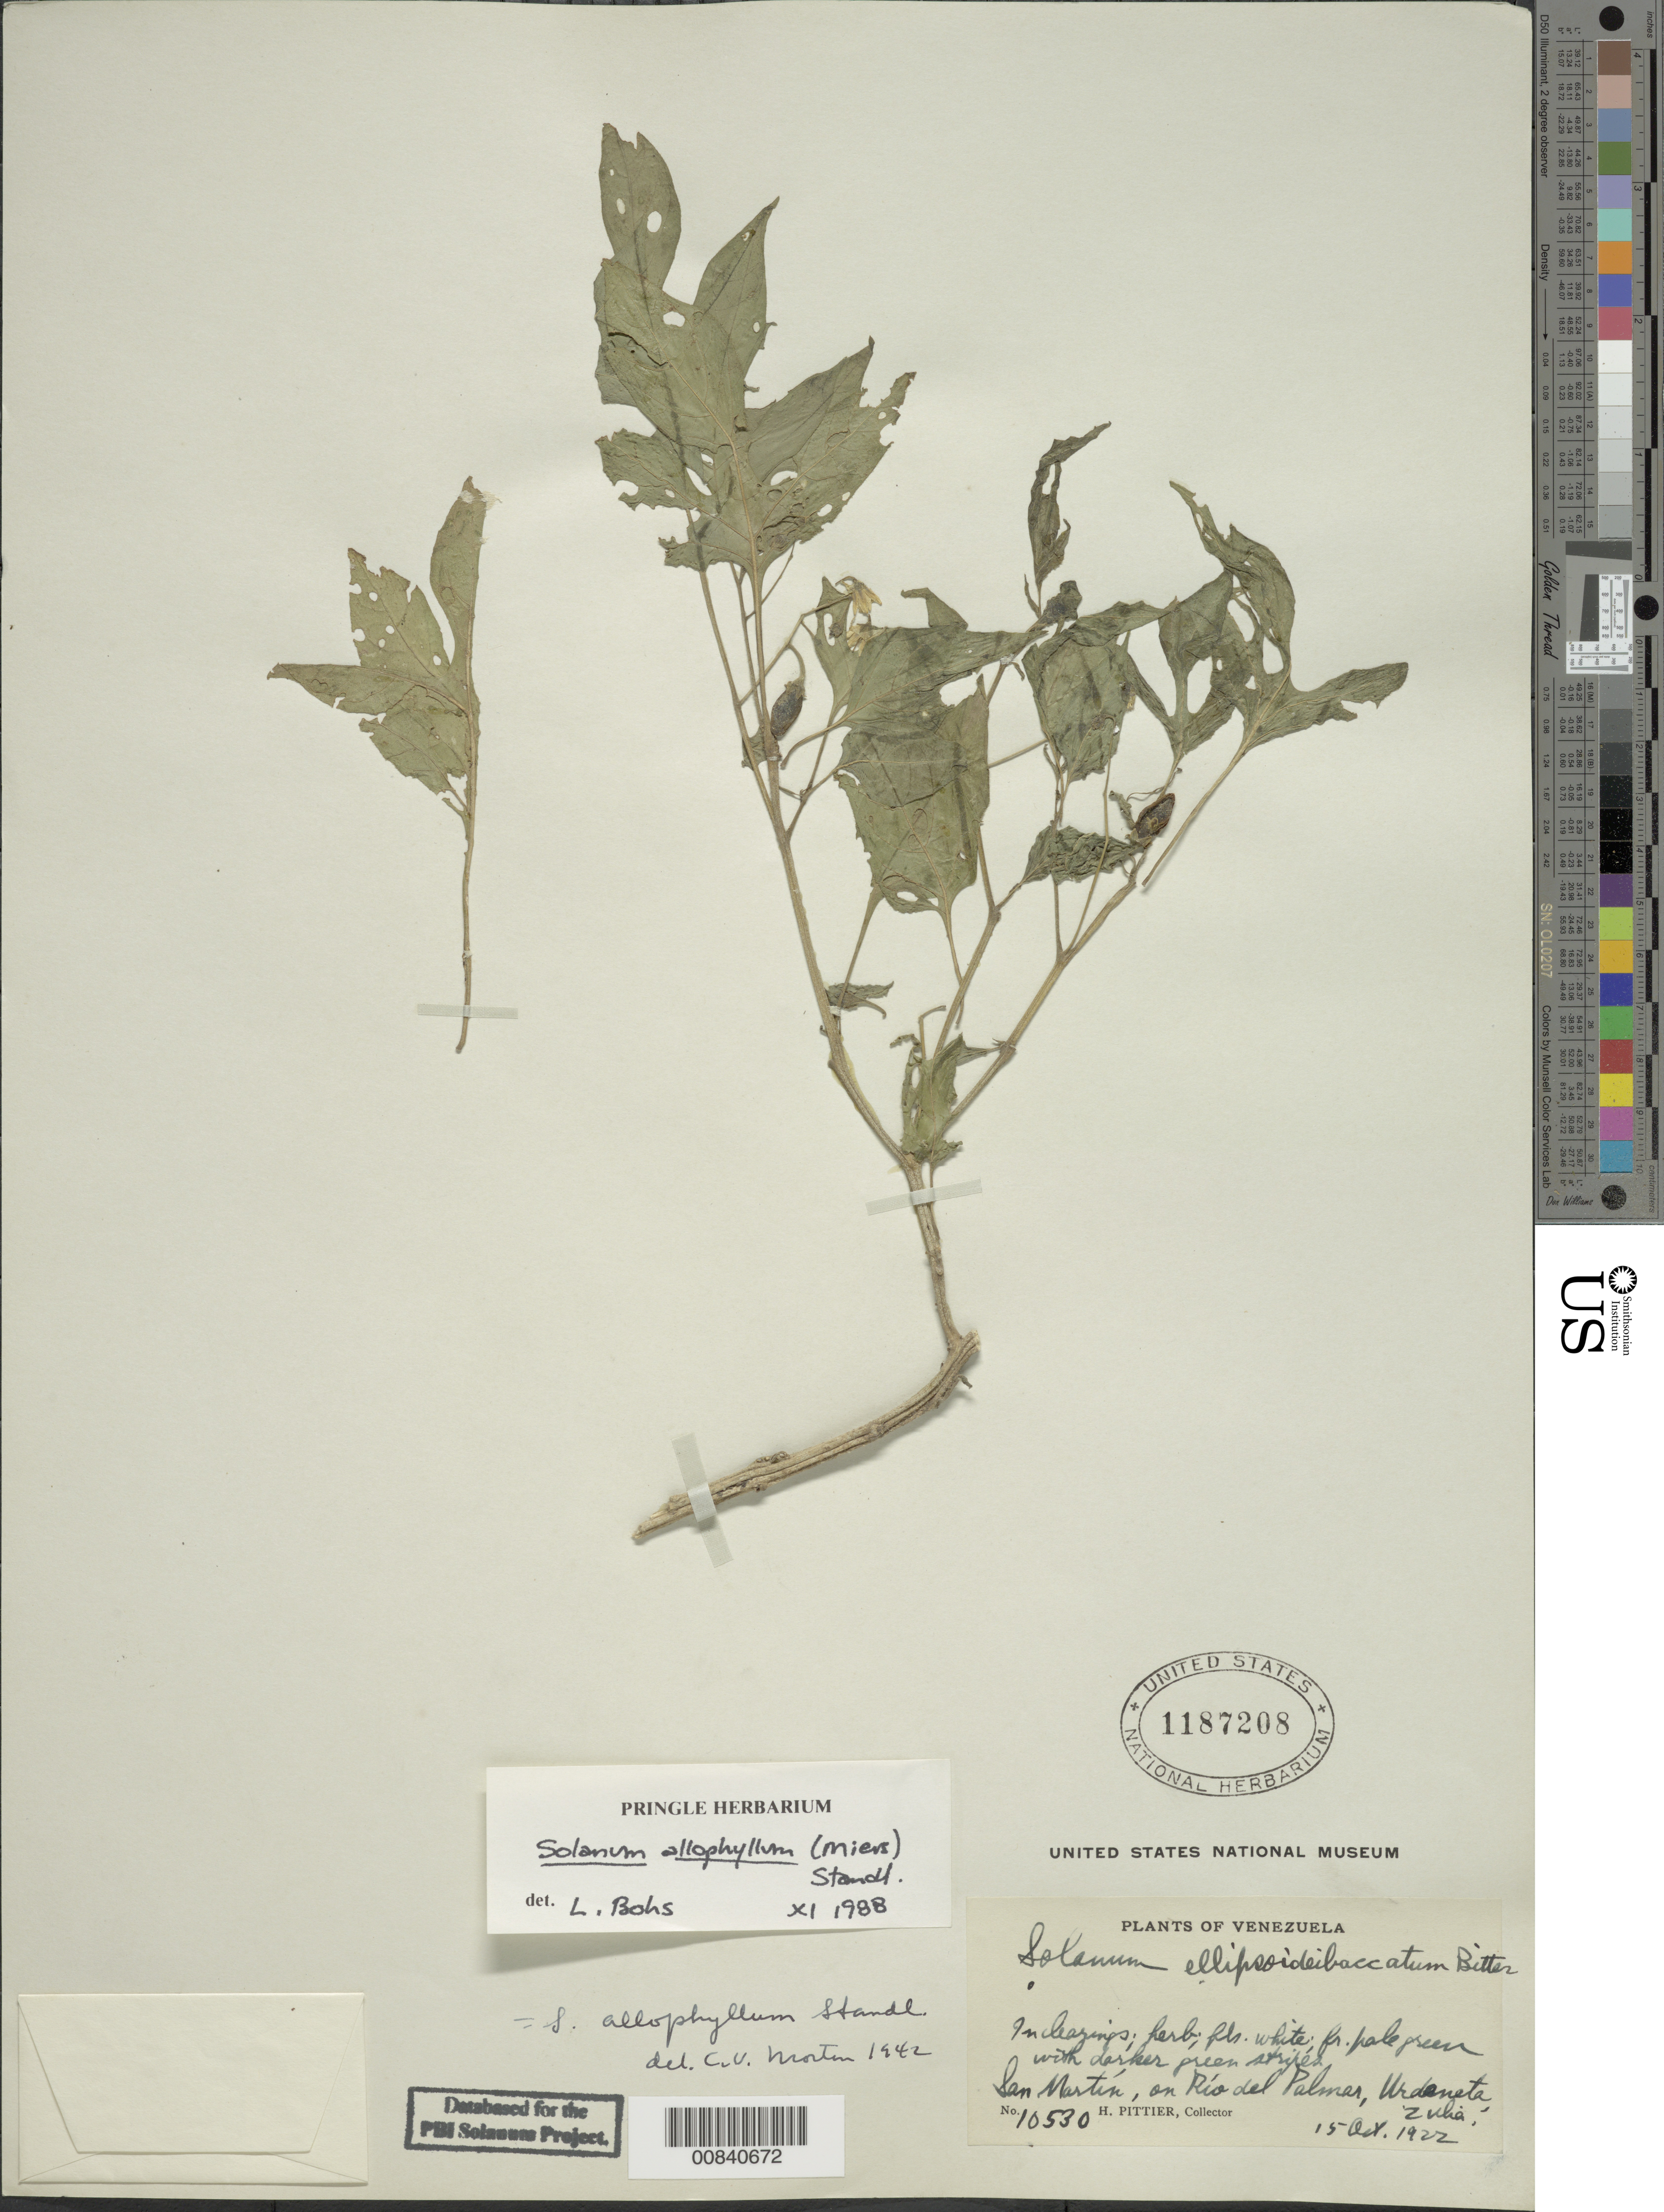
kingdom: Plantae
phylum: Tracheophyta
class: Magnoliopsida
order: Solanales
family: Solanaceae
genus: Solanum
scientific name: Solanum allophyllum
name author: (Miers) Sendtn.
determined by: Bohs, L. A.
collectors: H. F. Pittier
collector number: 10530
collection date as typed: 15 Oct 1922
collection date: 1922-10-15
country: Venezuela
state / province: Zulia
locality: San Martin, on Rio del Palmar, Urdenata, Zulia.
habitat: In clearings.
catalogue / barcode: US 1187208